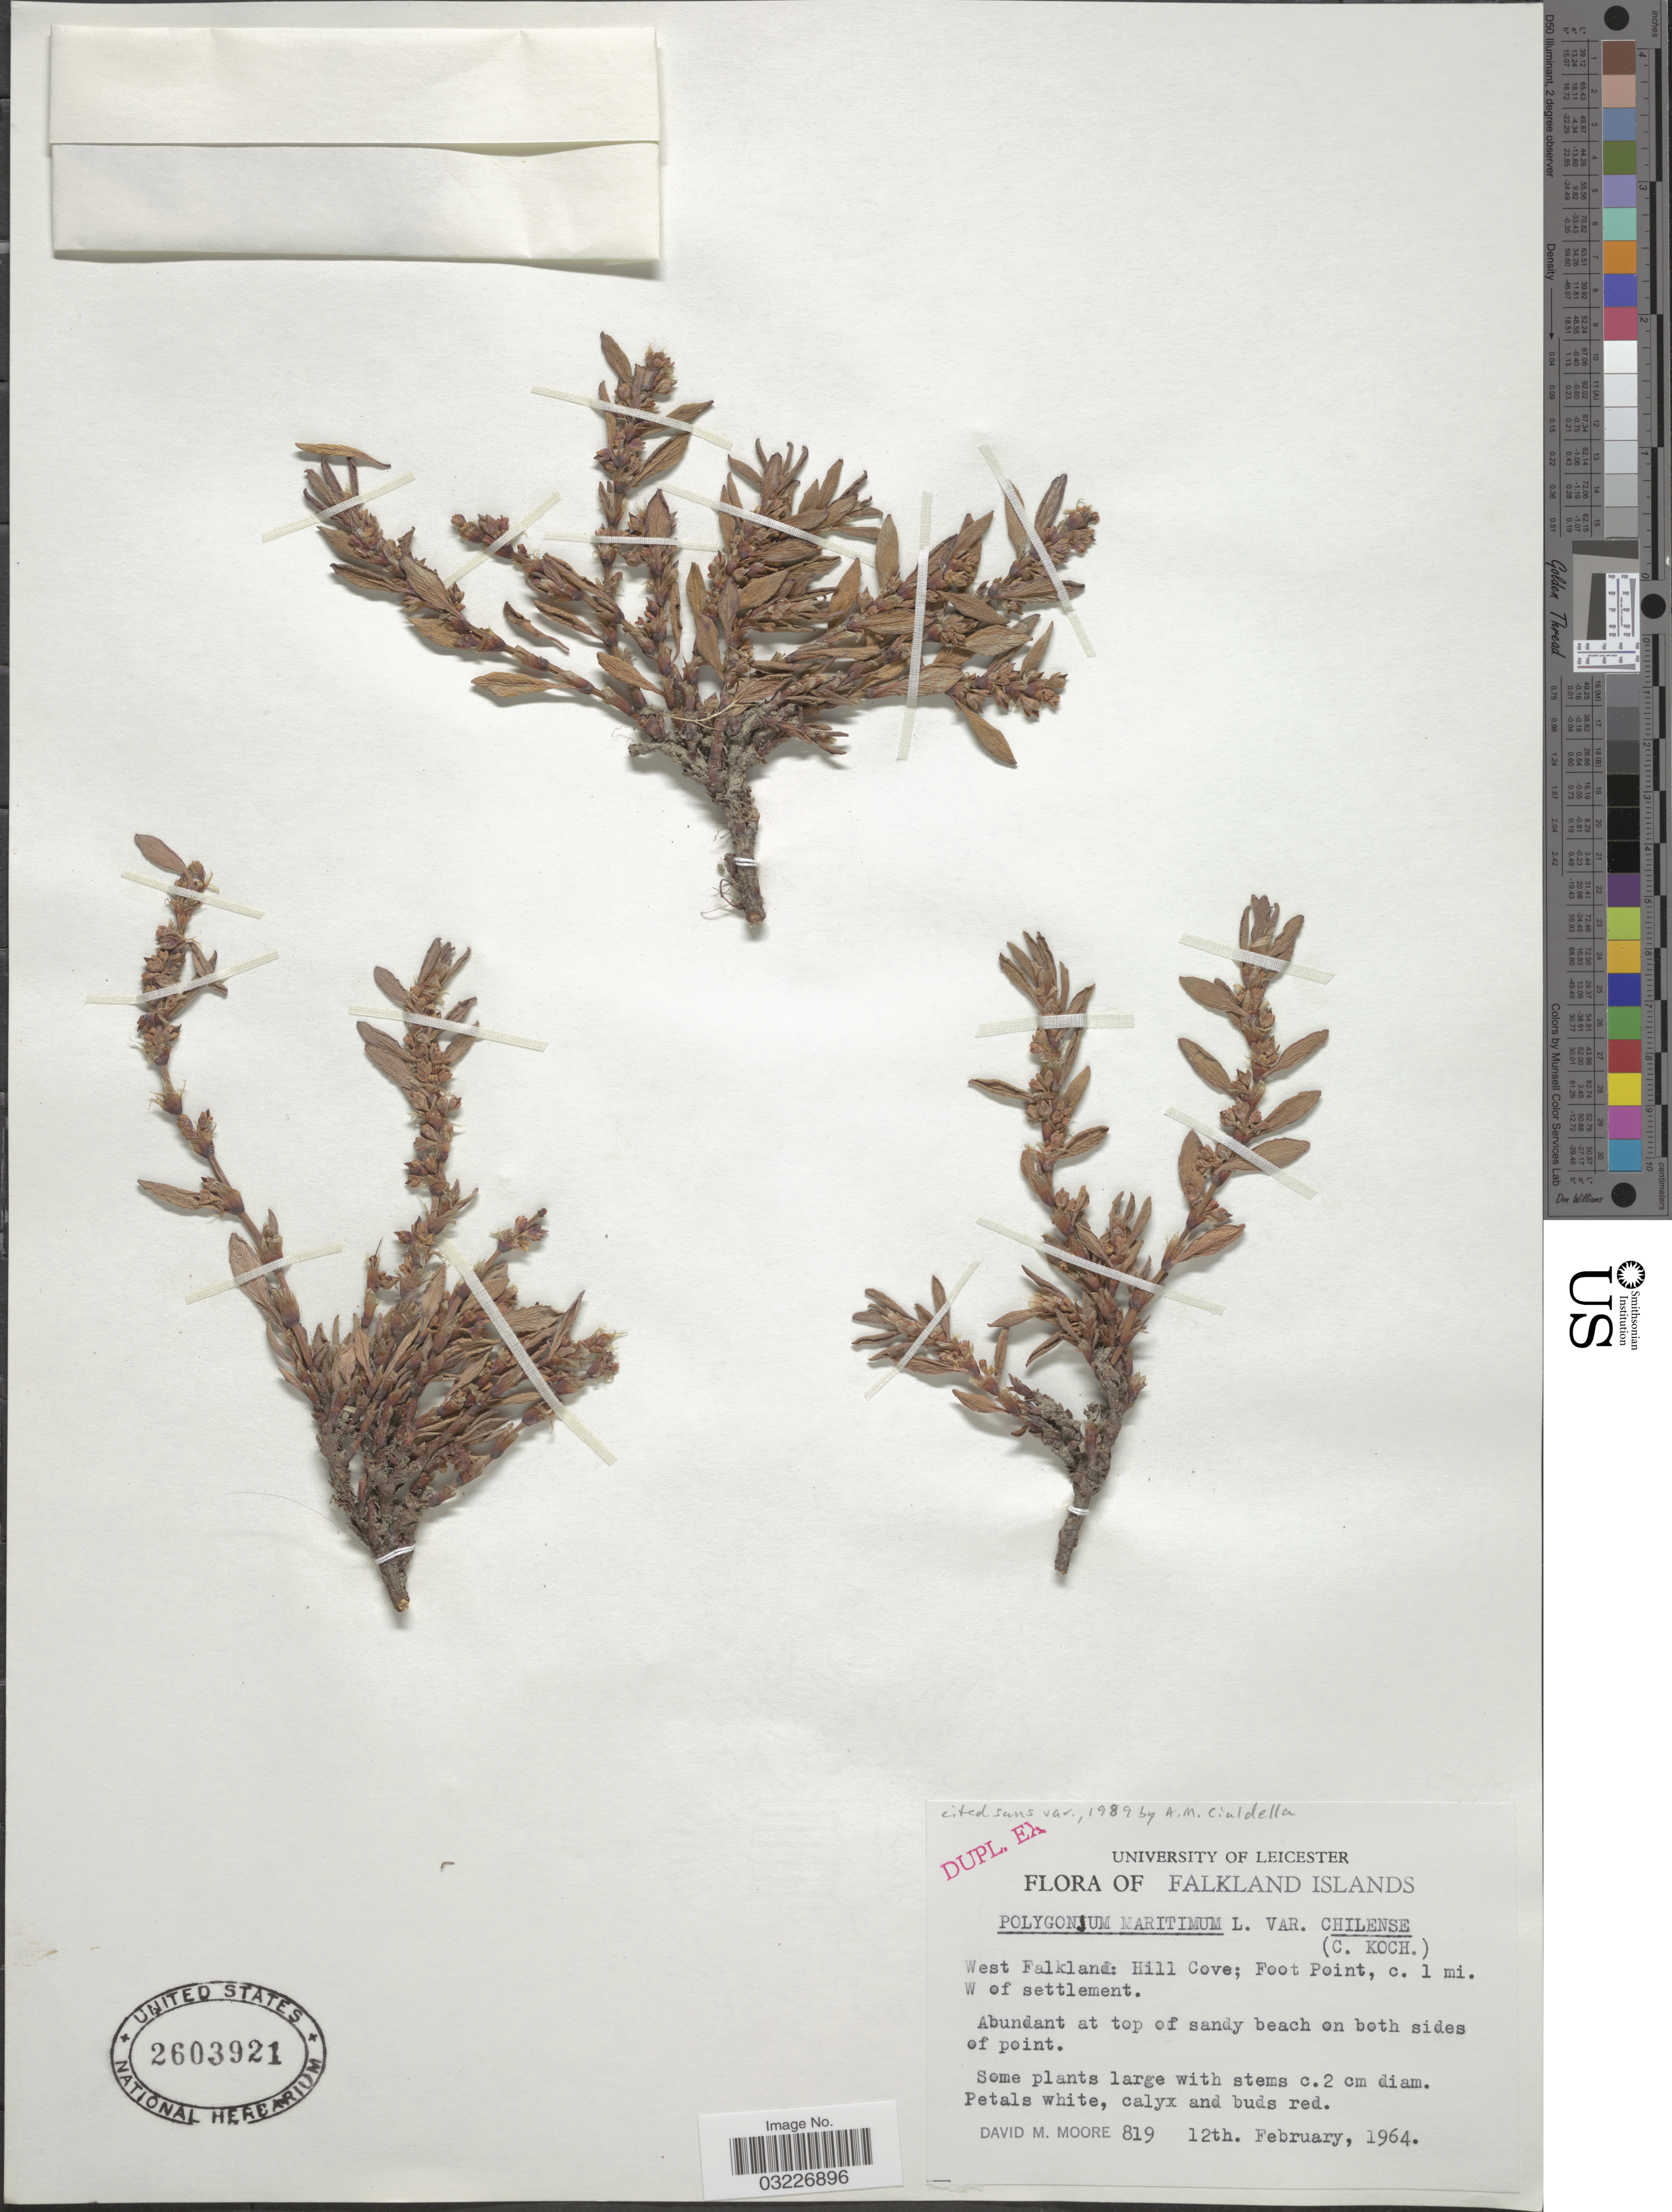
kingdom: Plantae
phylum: Tracheophyta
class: Magnoliopsida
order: Caryophyllales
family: Polygonaceae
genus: Polygonum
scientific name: Polygonum maritimum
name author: L.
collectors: D. Moore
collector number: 819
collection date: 1964-02-12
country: Falkland Islands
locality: West Falkland: Hill Cove; Foot Point, c. 1 mi. W of settlement.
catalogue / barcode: US 2603921